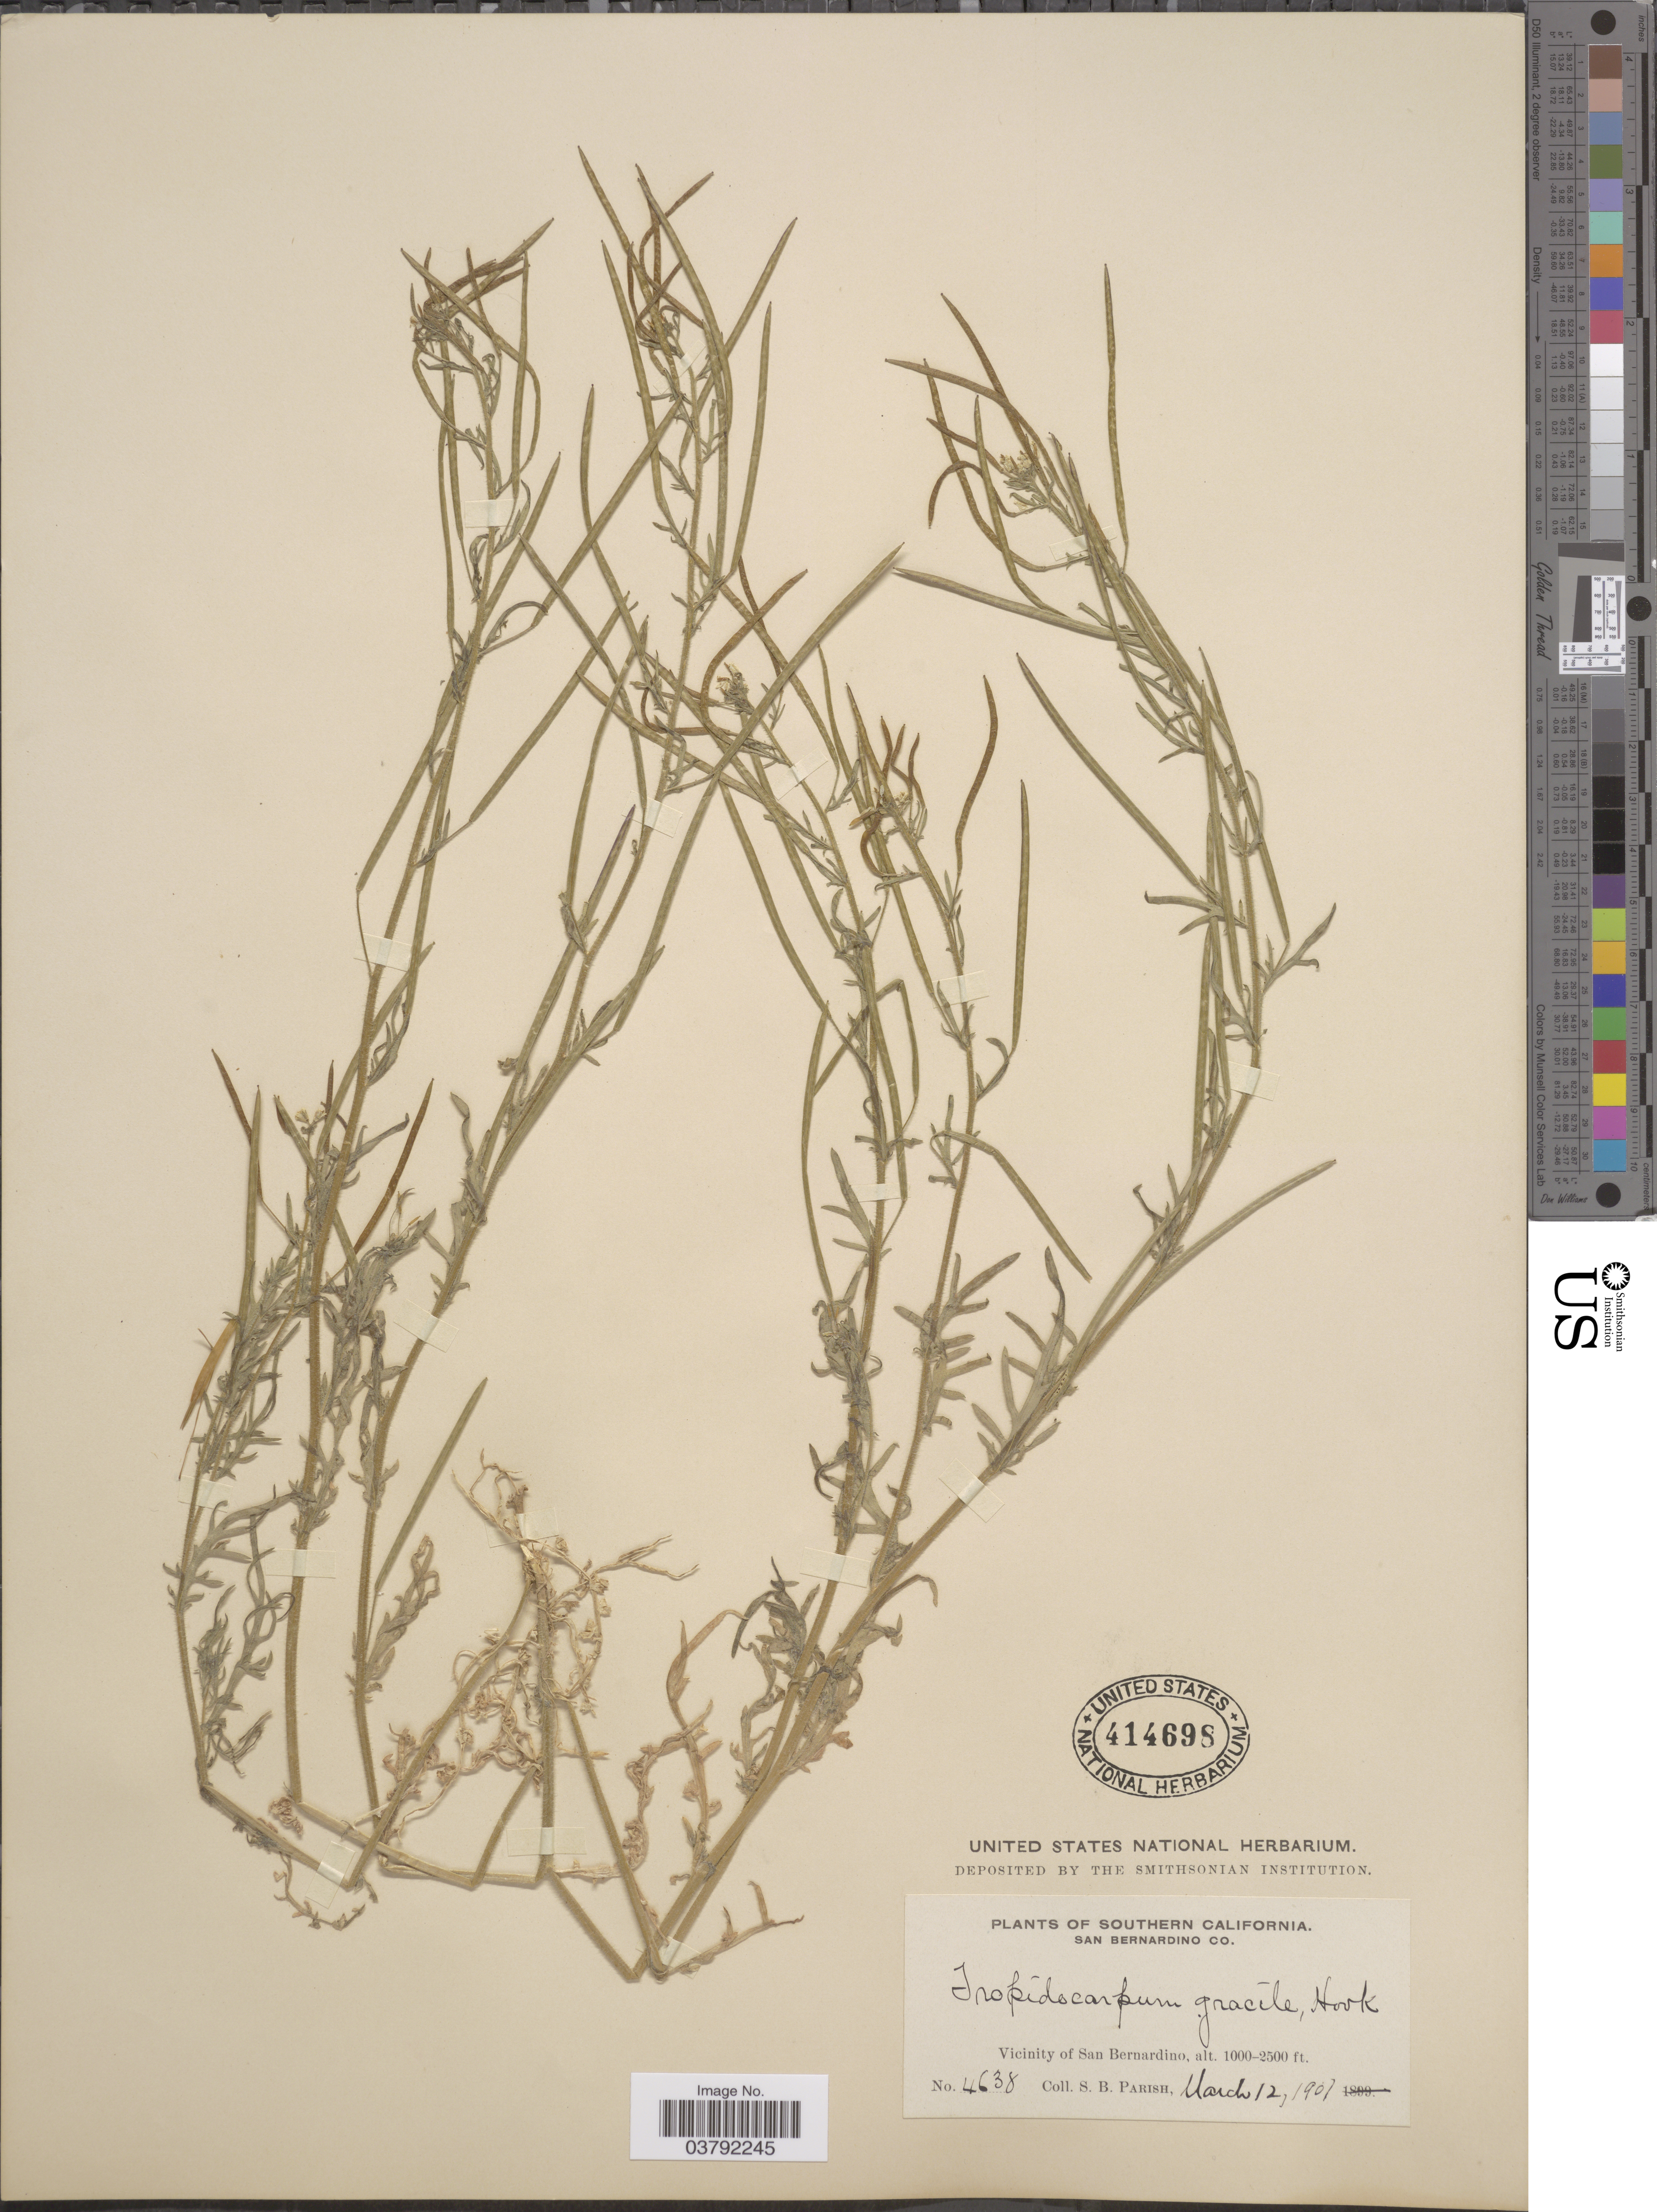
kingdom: Plantae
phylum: Tracheophyta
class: Magnoliopsida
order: Brassicales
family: Brassicaceae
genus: Tropidocarpum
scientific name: Tropidocarpum gracile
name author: Hook.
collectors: S. B. Parish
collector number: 4638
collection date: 1901-03-12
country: United States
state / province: California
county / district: San Bernardino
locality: Southern California. San Bernardino Co. Vicinity of San Bernardino.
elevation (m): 305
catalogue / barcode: US 414698